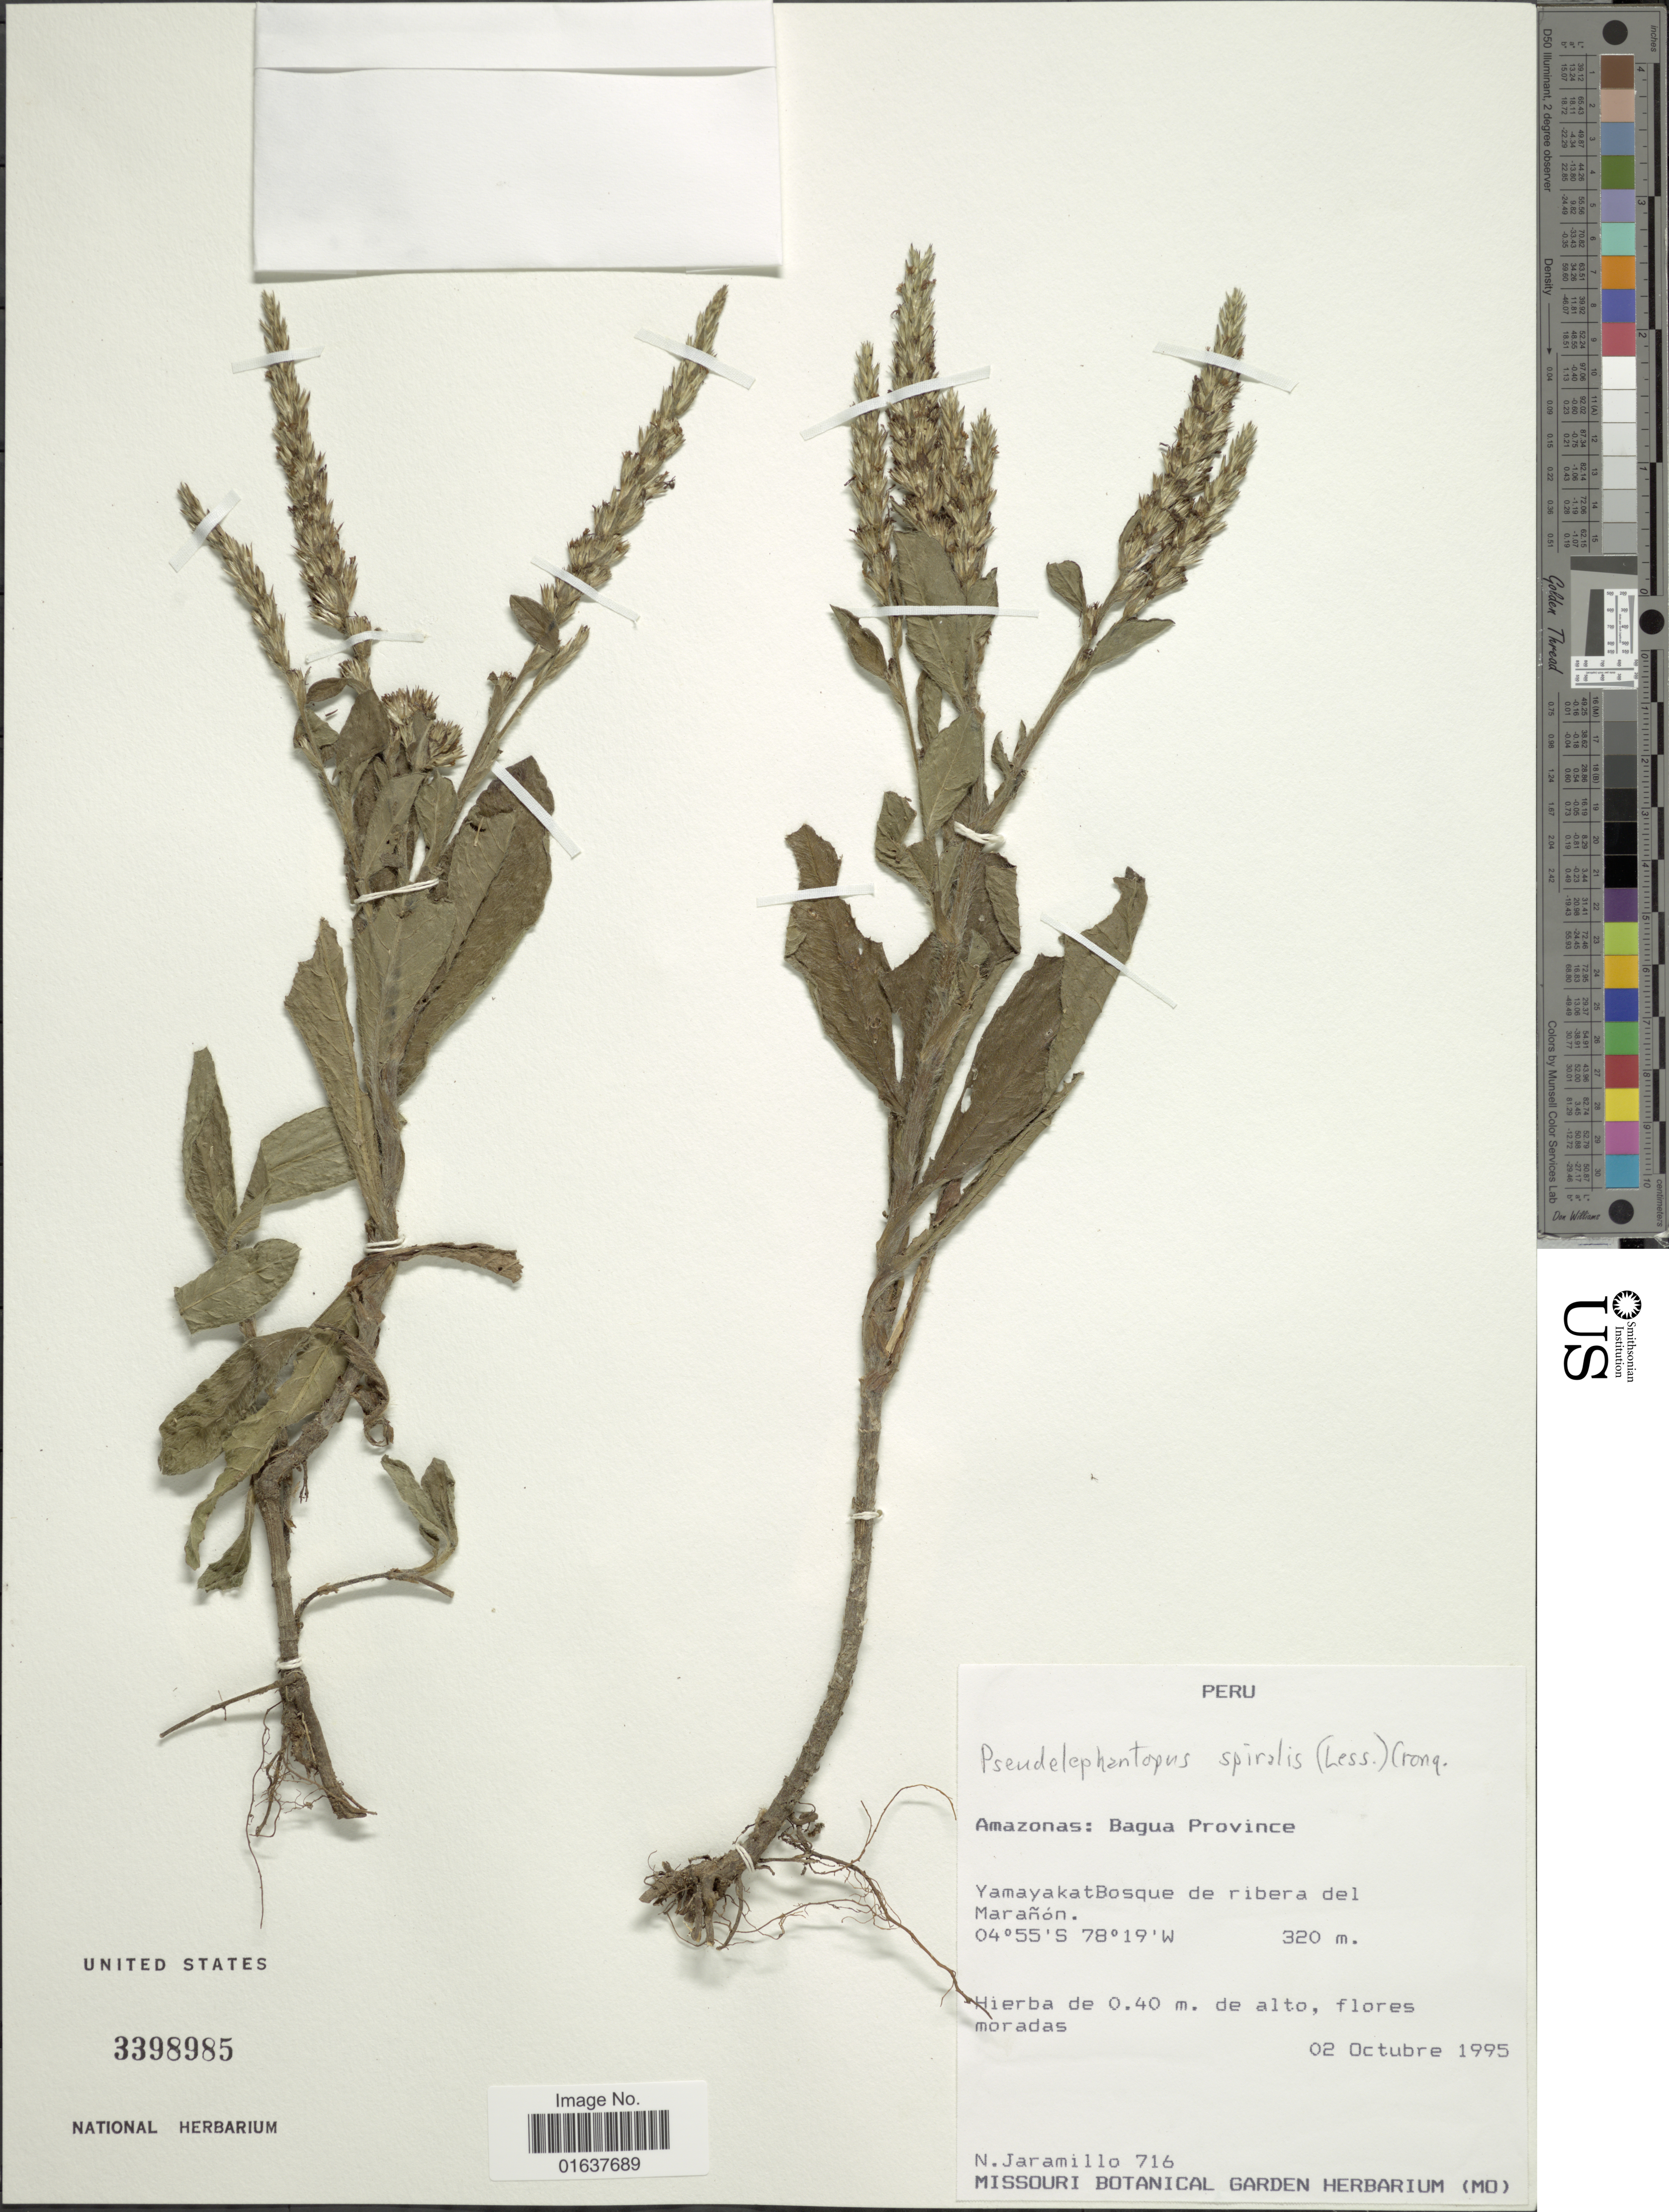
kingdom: Plantae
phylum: Tracheophyta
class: Magnoliopsida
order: Asterales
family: Asteraceae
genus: Pseudelephantopus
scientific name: Pseudelephantopus spiralis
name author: (Less.) Cronquist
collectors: N. Jaramillo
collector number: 716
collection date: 1995-10-02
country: Peru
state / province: Amazonas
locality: Bagua Province. Yamayakat Bosque de riberia del Maranon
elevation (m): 320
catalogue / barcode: US 3398985